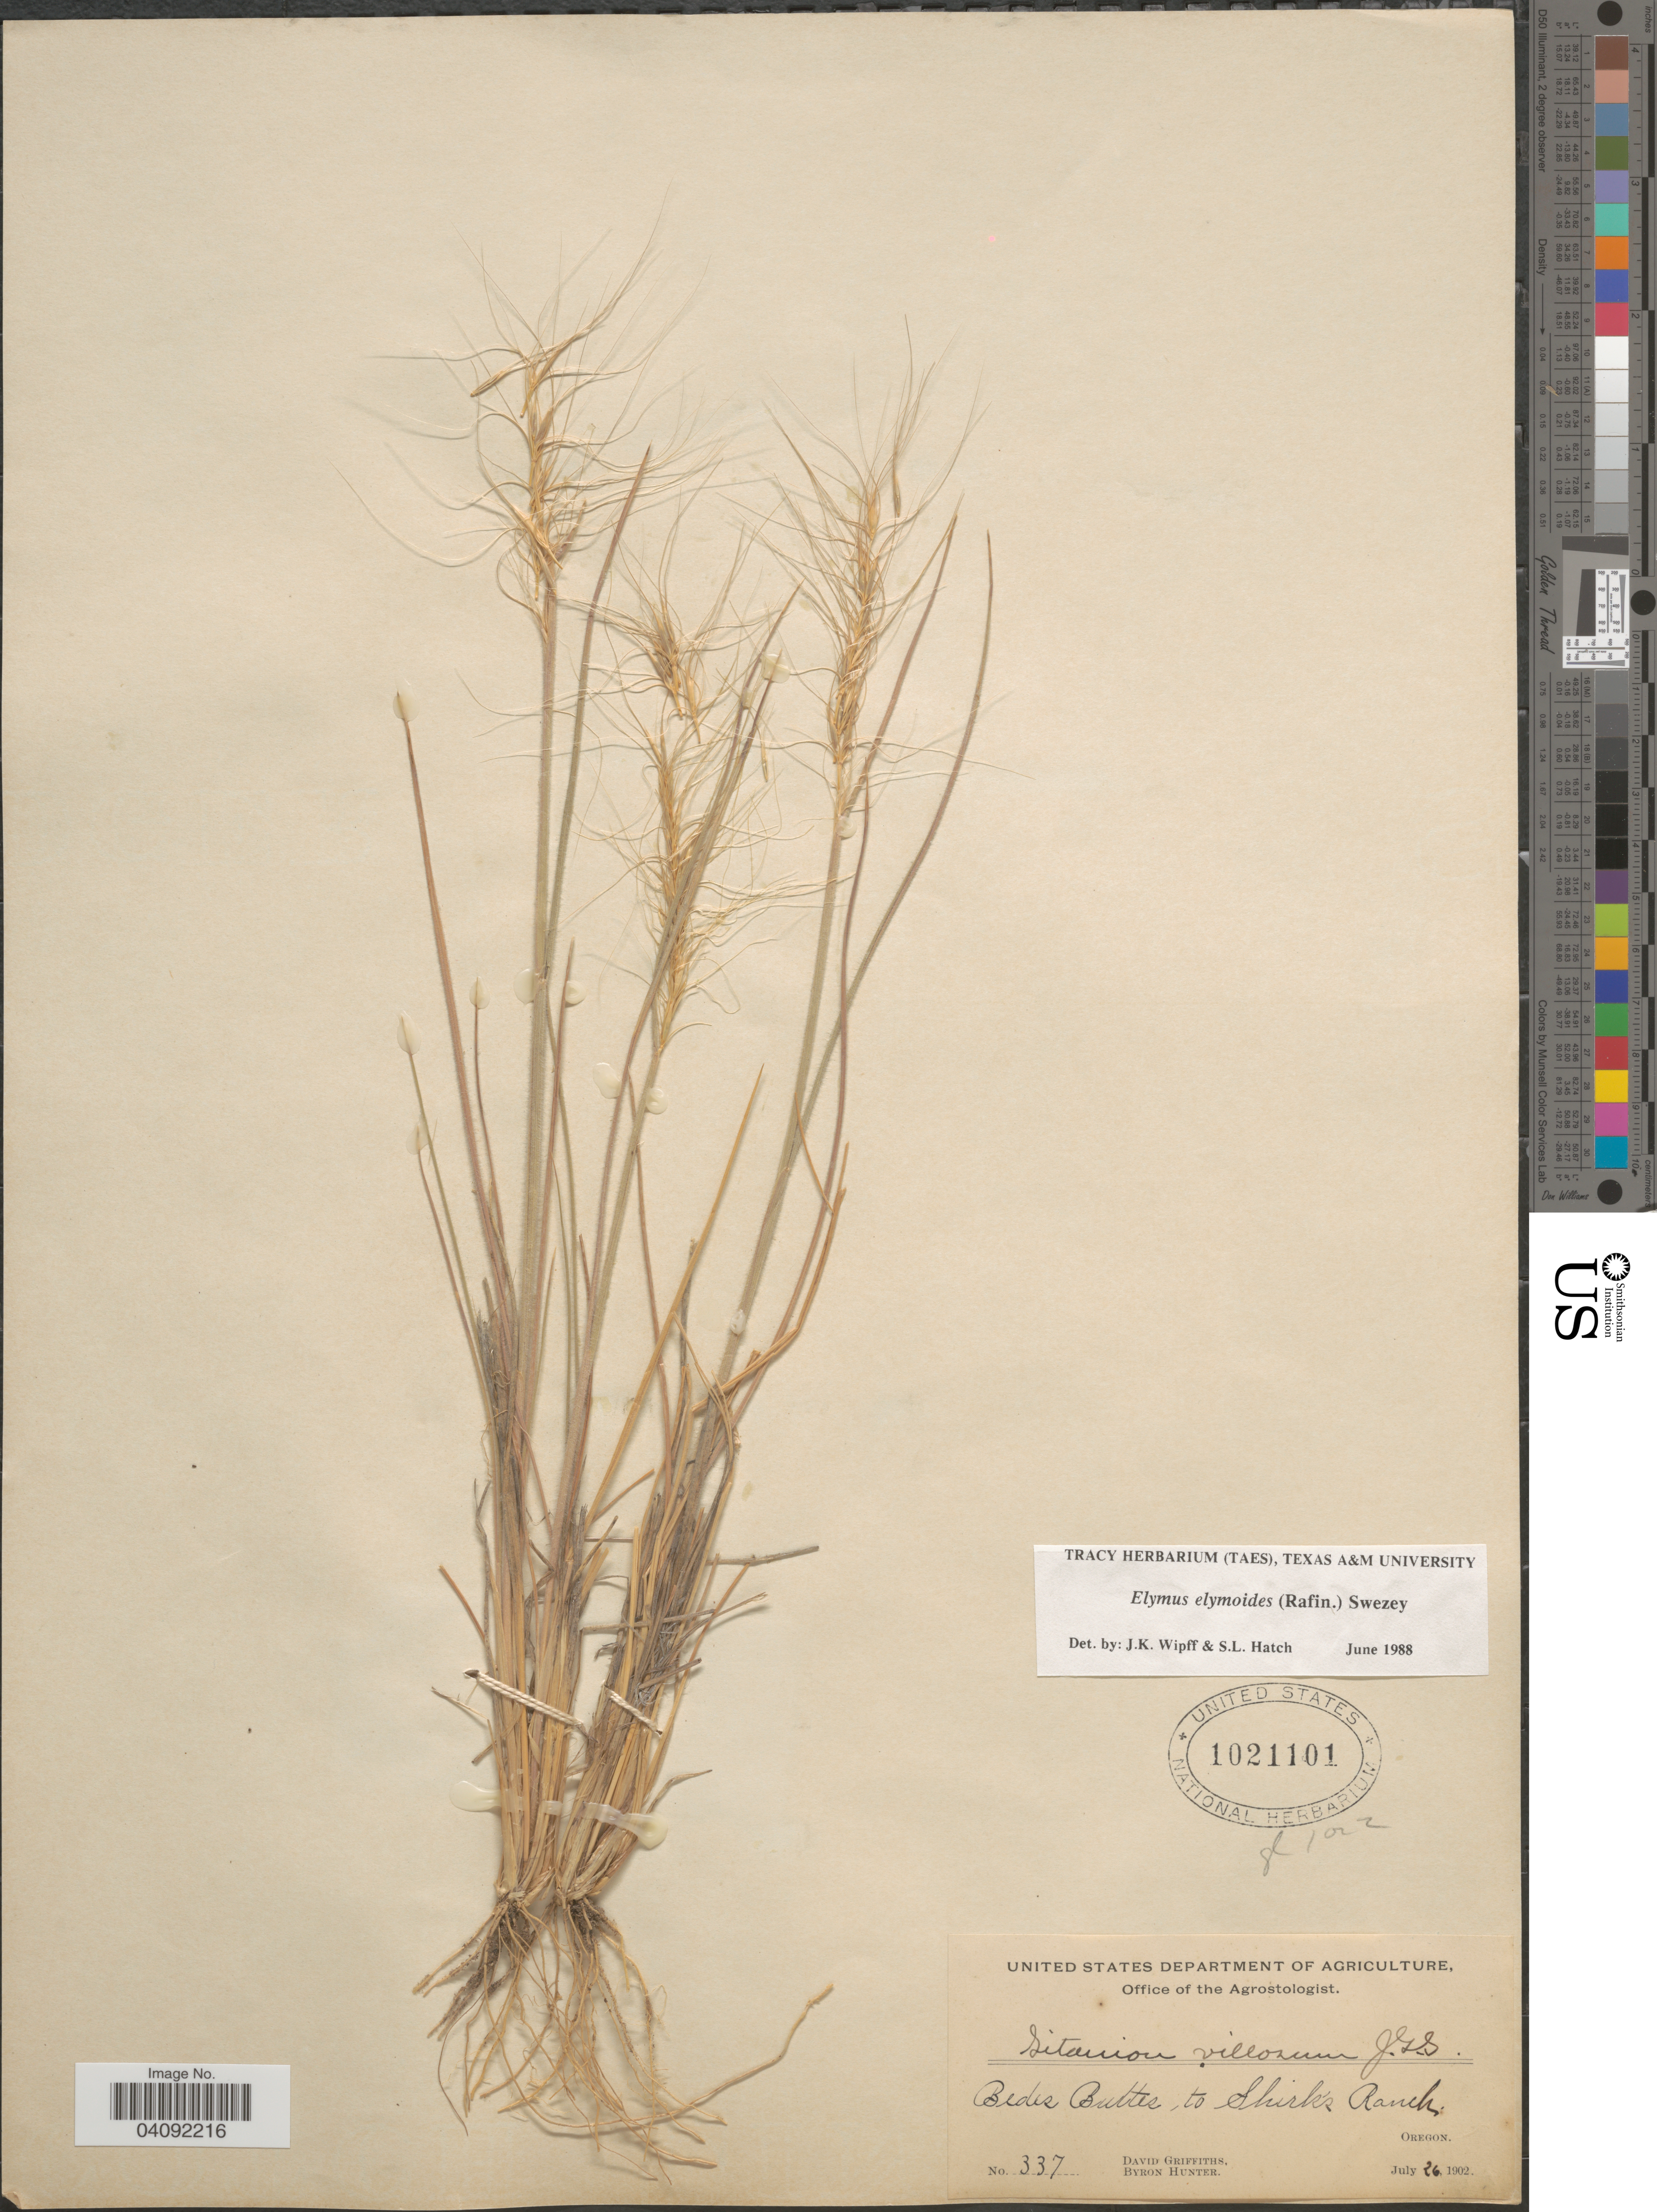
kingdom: Plantae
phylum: Tracheophyta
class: Liliopsida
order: Poales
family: Poaceae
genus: Elymus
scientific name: Elymus elymoides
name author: (Raf.) Swezey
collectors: D. Griffiths & B. Hunter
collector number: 337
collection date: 1902-07-26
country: United States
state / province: Oregon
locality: Bedes Buttes to Shirk's Ranch.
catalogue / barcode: US 1021101